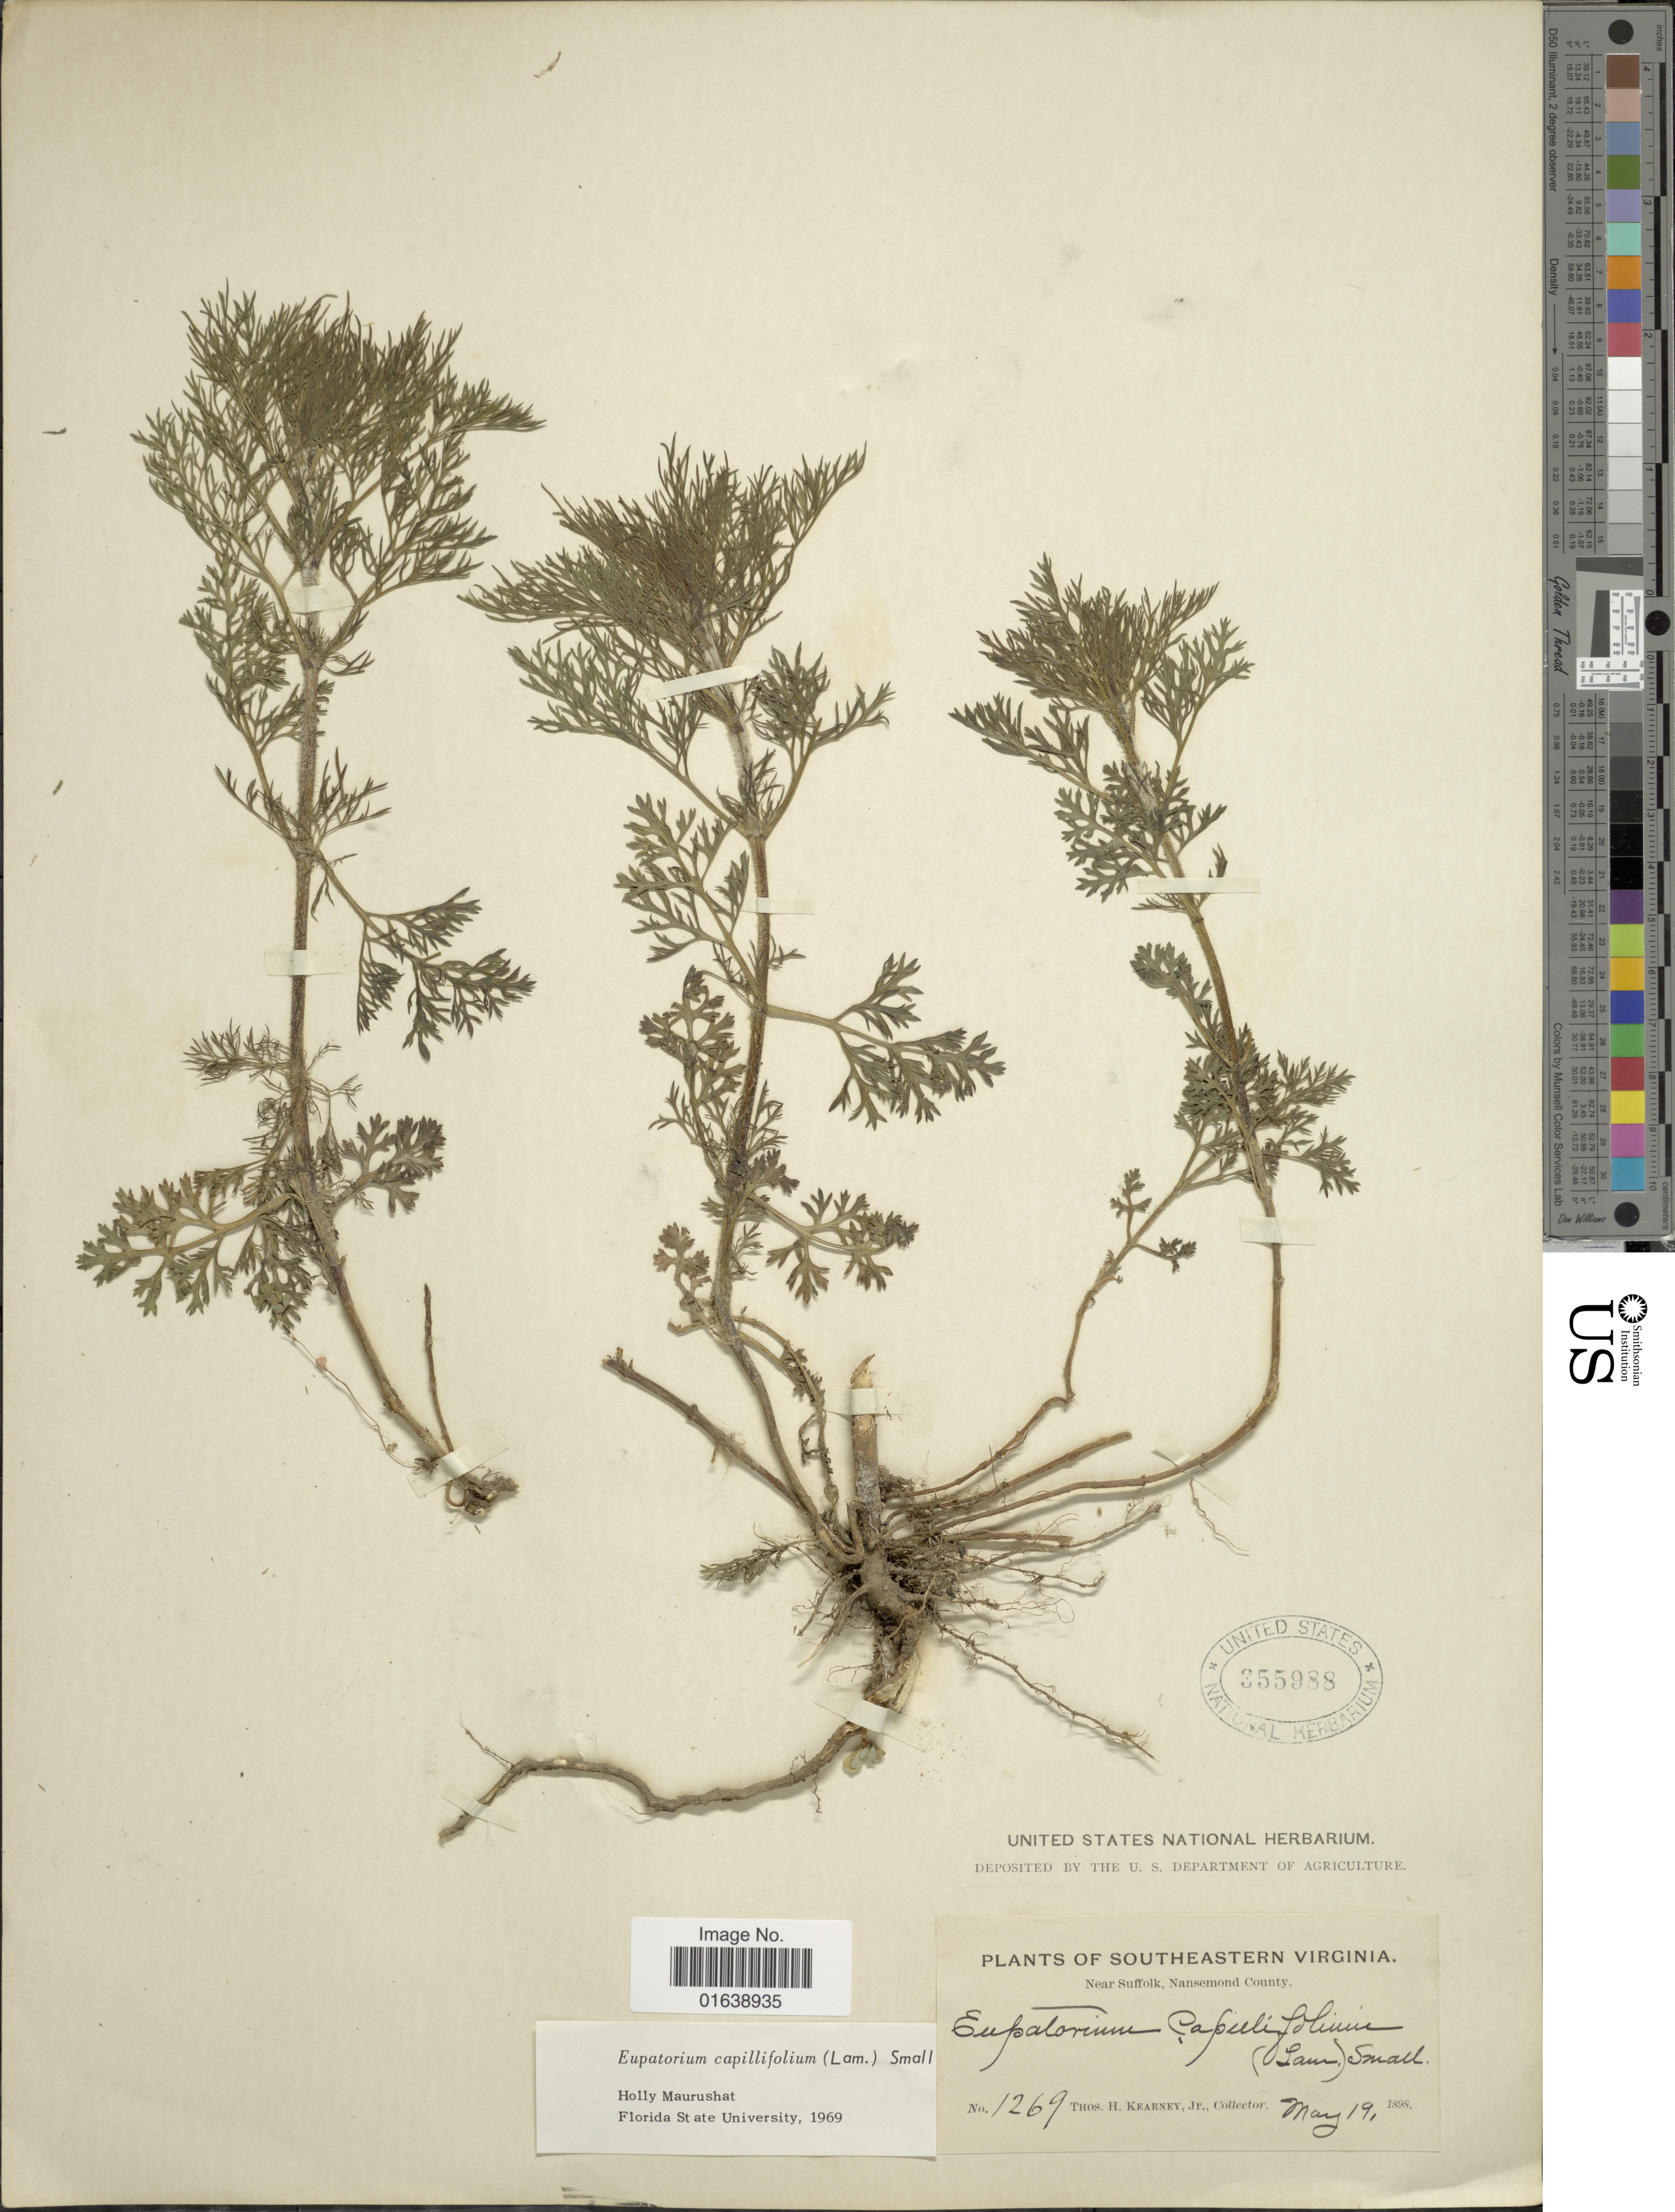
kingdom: Plantae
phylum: Tracheophyta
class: Magnoliopsida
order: Asterales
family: Asteraceae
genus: Eupatorium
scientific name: Eupatorium capillifolium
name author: (Lam.) Small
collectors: T. H. Kearney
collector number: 1269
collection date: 1898-05-19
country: United States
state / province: Virginia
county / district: City of Suffolk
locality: Southeastern Virginia. Near Suffolk, Nansrmond County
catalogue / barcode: US 355988